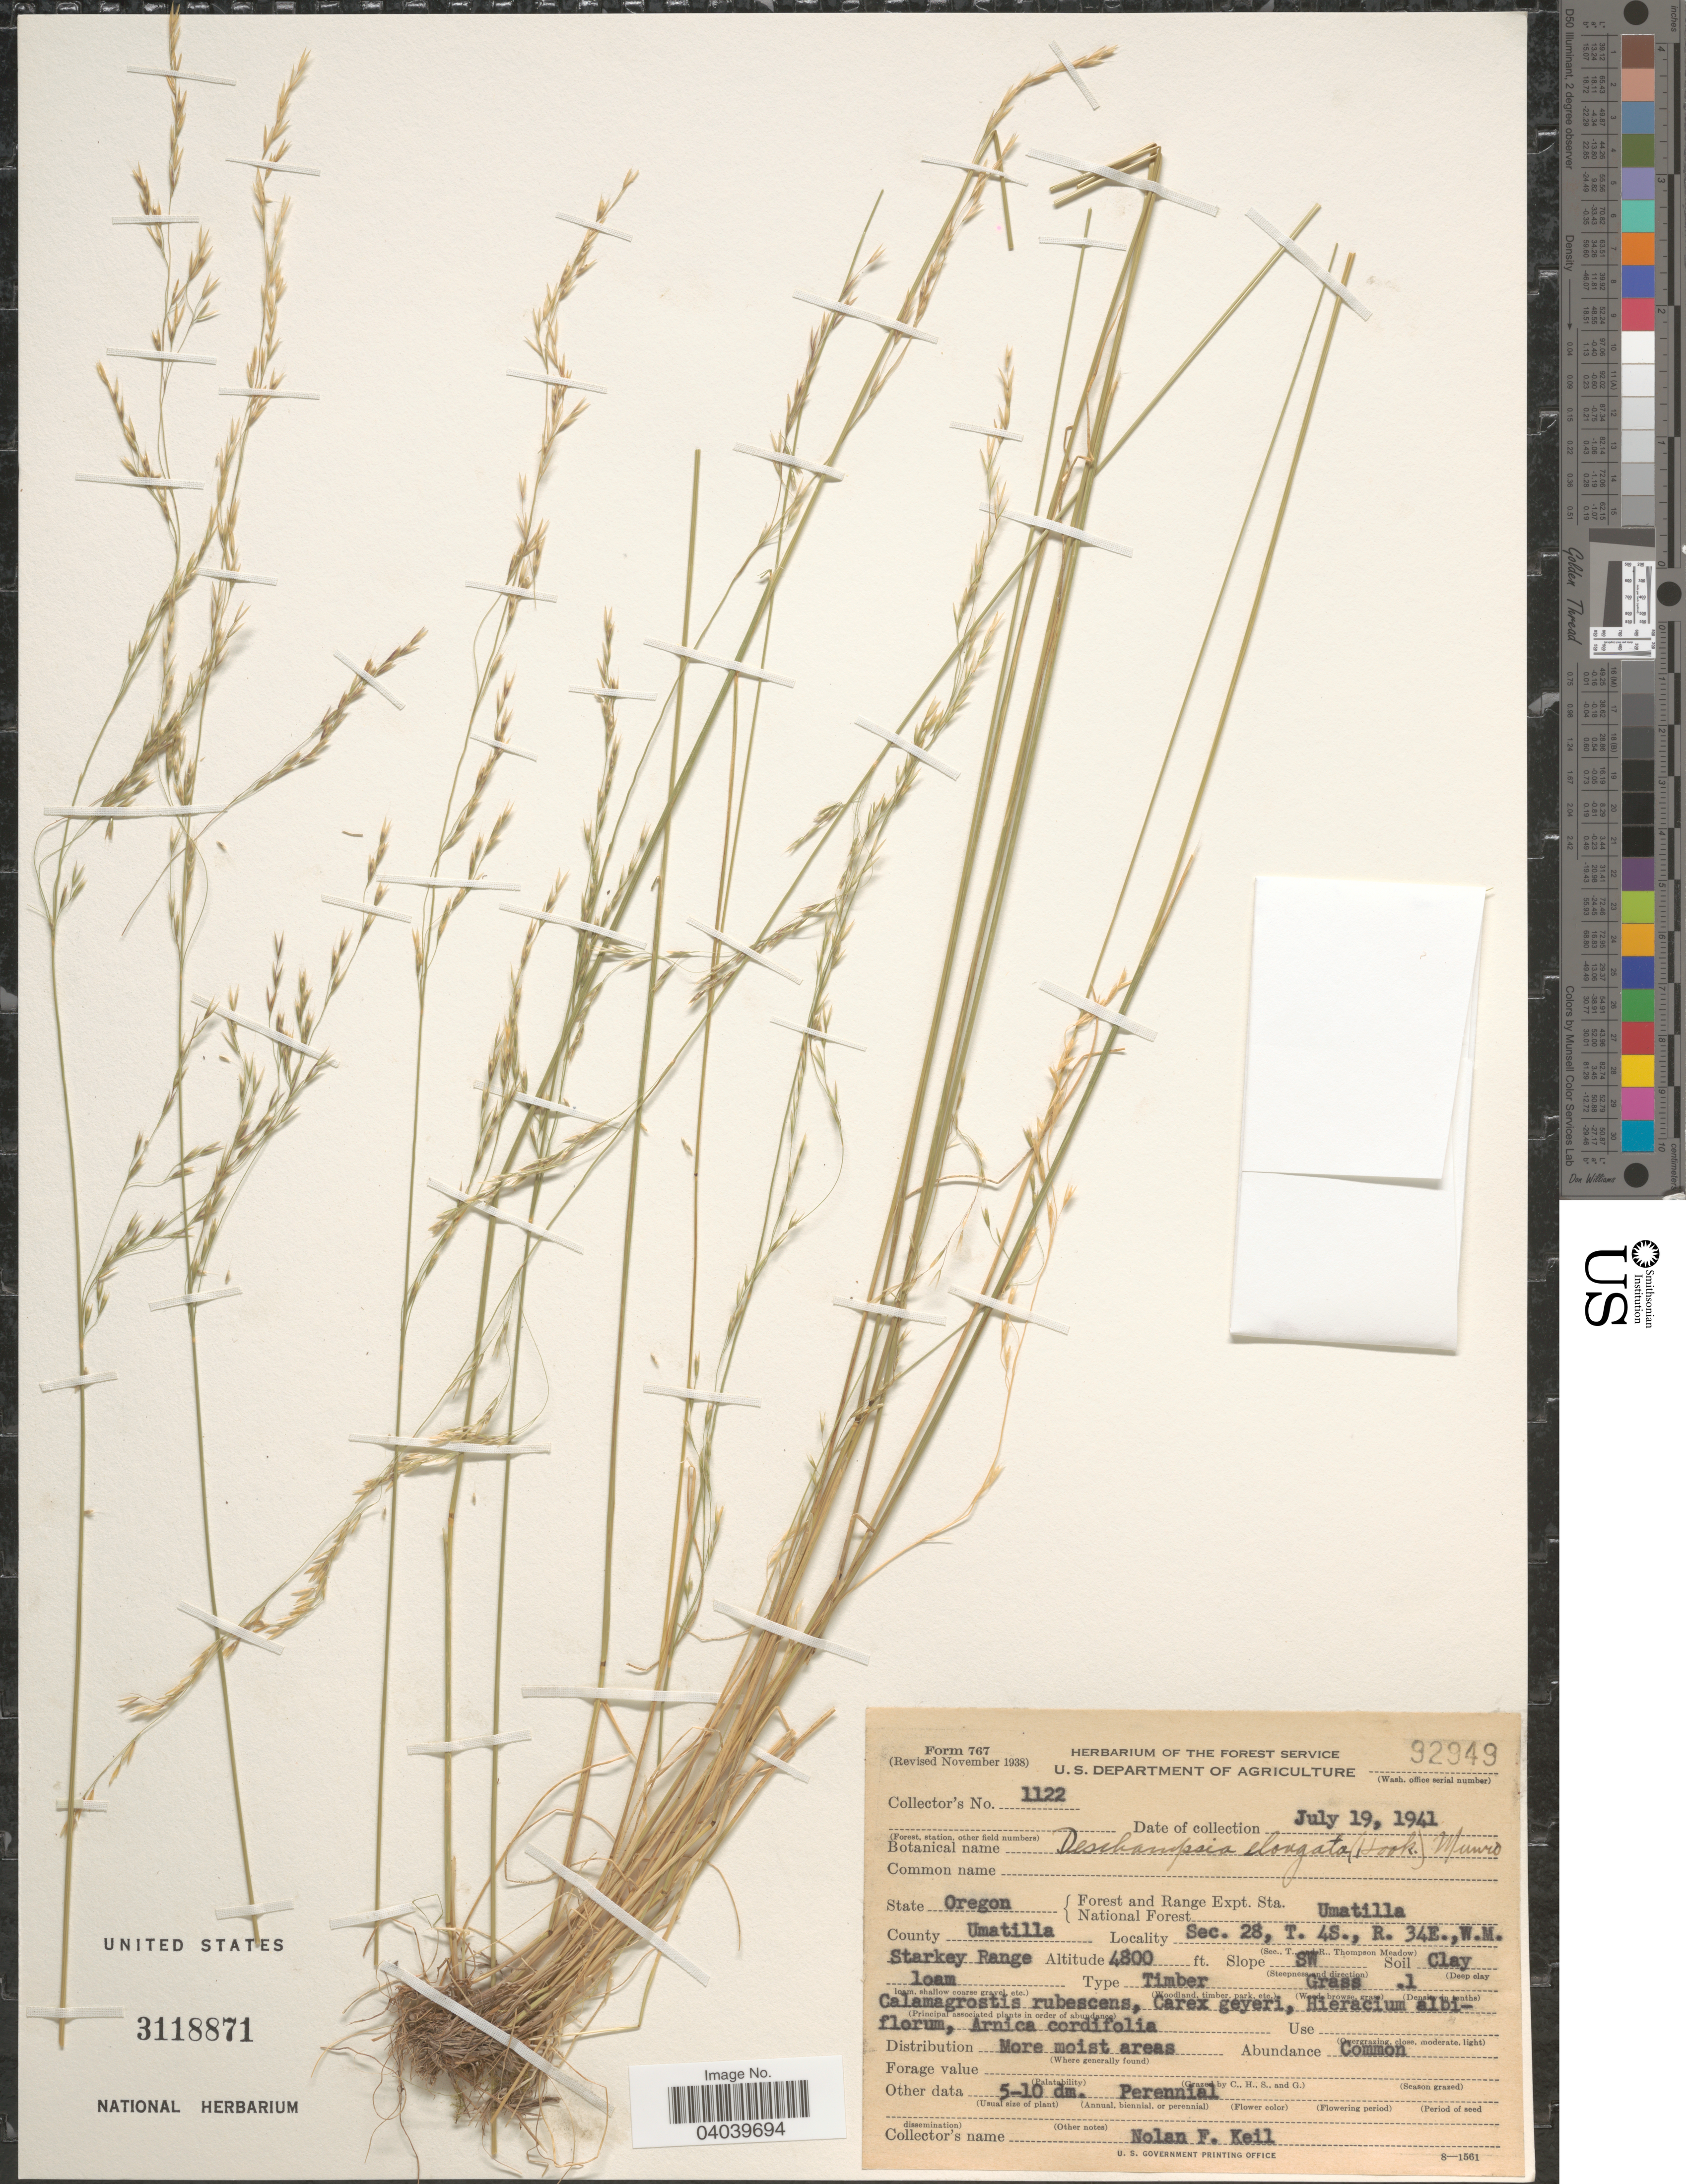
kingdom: Plantae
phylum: Tracheophyta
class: Liliopsida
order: Poales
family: Poaceae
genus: Deschampsia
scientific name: Deschampsia elongata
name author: (Hook.) Munro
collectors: N. Keil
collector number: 1122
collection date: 1941-07-19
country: United States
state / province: Oregon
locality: Forest and Range Expt. Sta. National Forest. Umatilla. County Umatilla. Sec. 28, T. 4S., R. 34E., W.M. Starkey Range.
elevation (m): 1463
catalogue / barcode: US 3118871